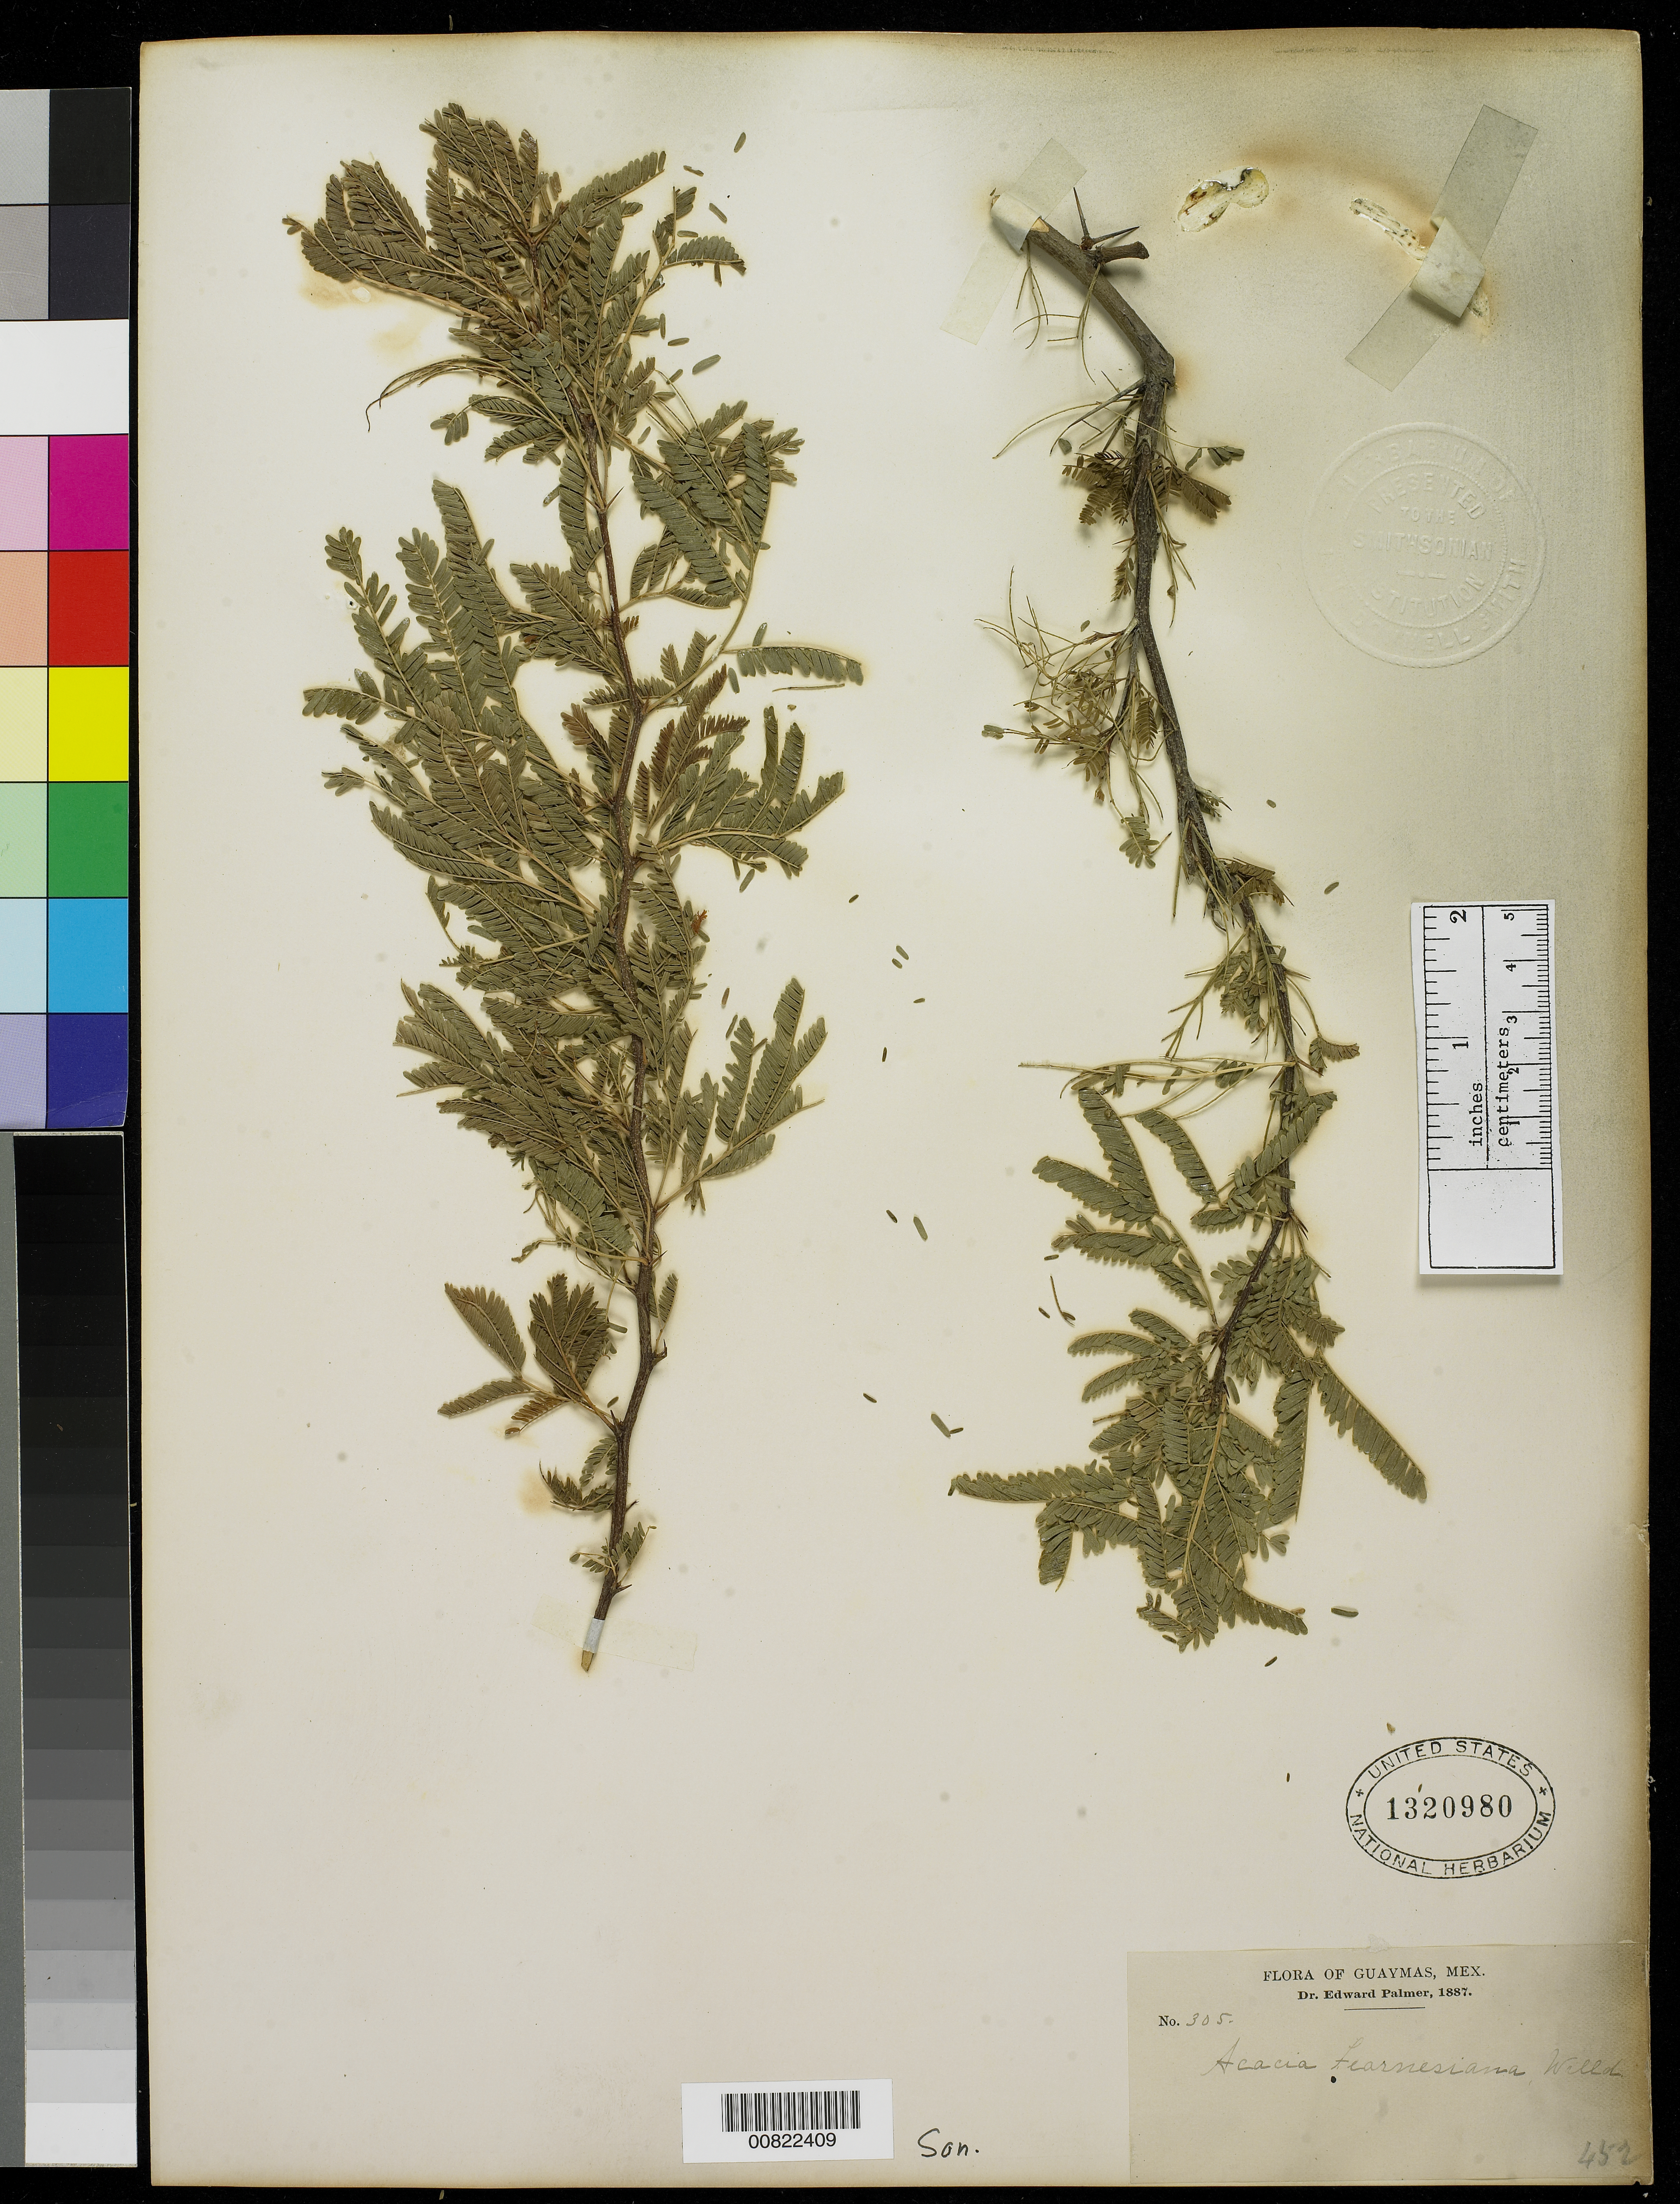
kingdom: Plantae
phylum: Tracheophyta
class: Magnoliopsida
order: Fabales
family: Fabaceae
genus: Vachellia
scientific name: Vachellia farnesiana var. farnesiana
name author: (L.) Wight & Arn.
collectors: E. Palmer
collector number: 305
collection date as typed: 1887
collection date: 1887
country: Mexico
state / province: Sonora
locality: Guaymas, Sonora.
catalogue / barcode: US 1320980